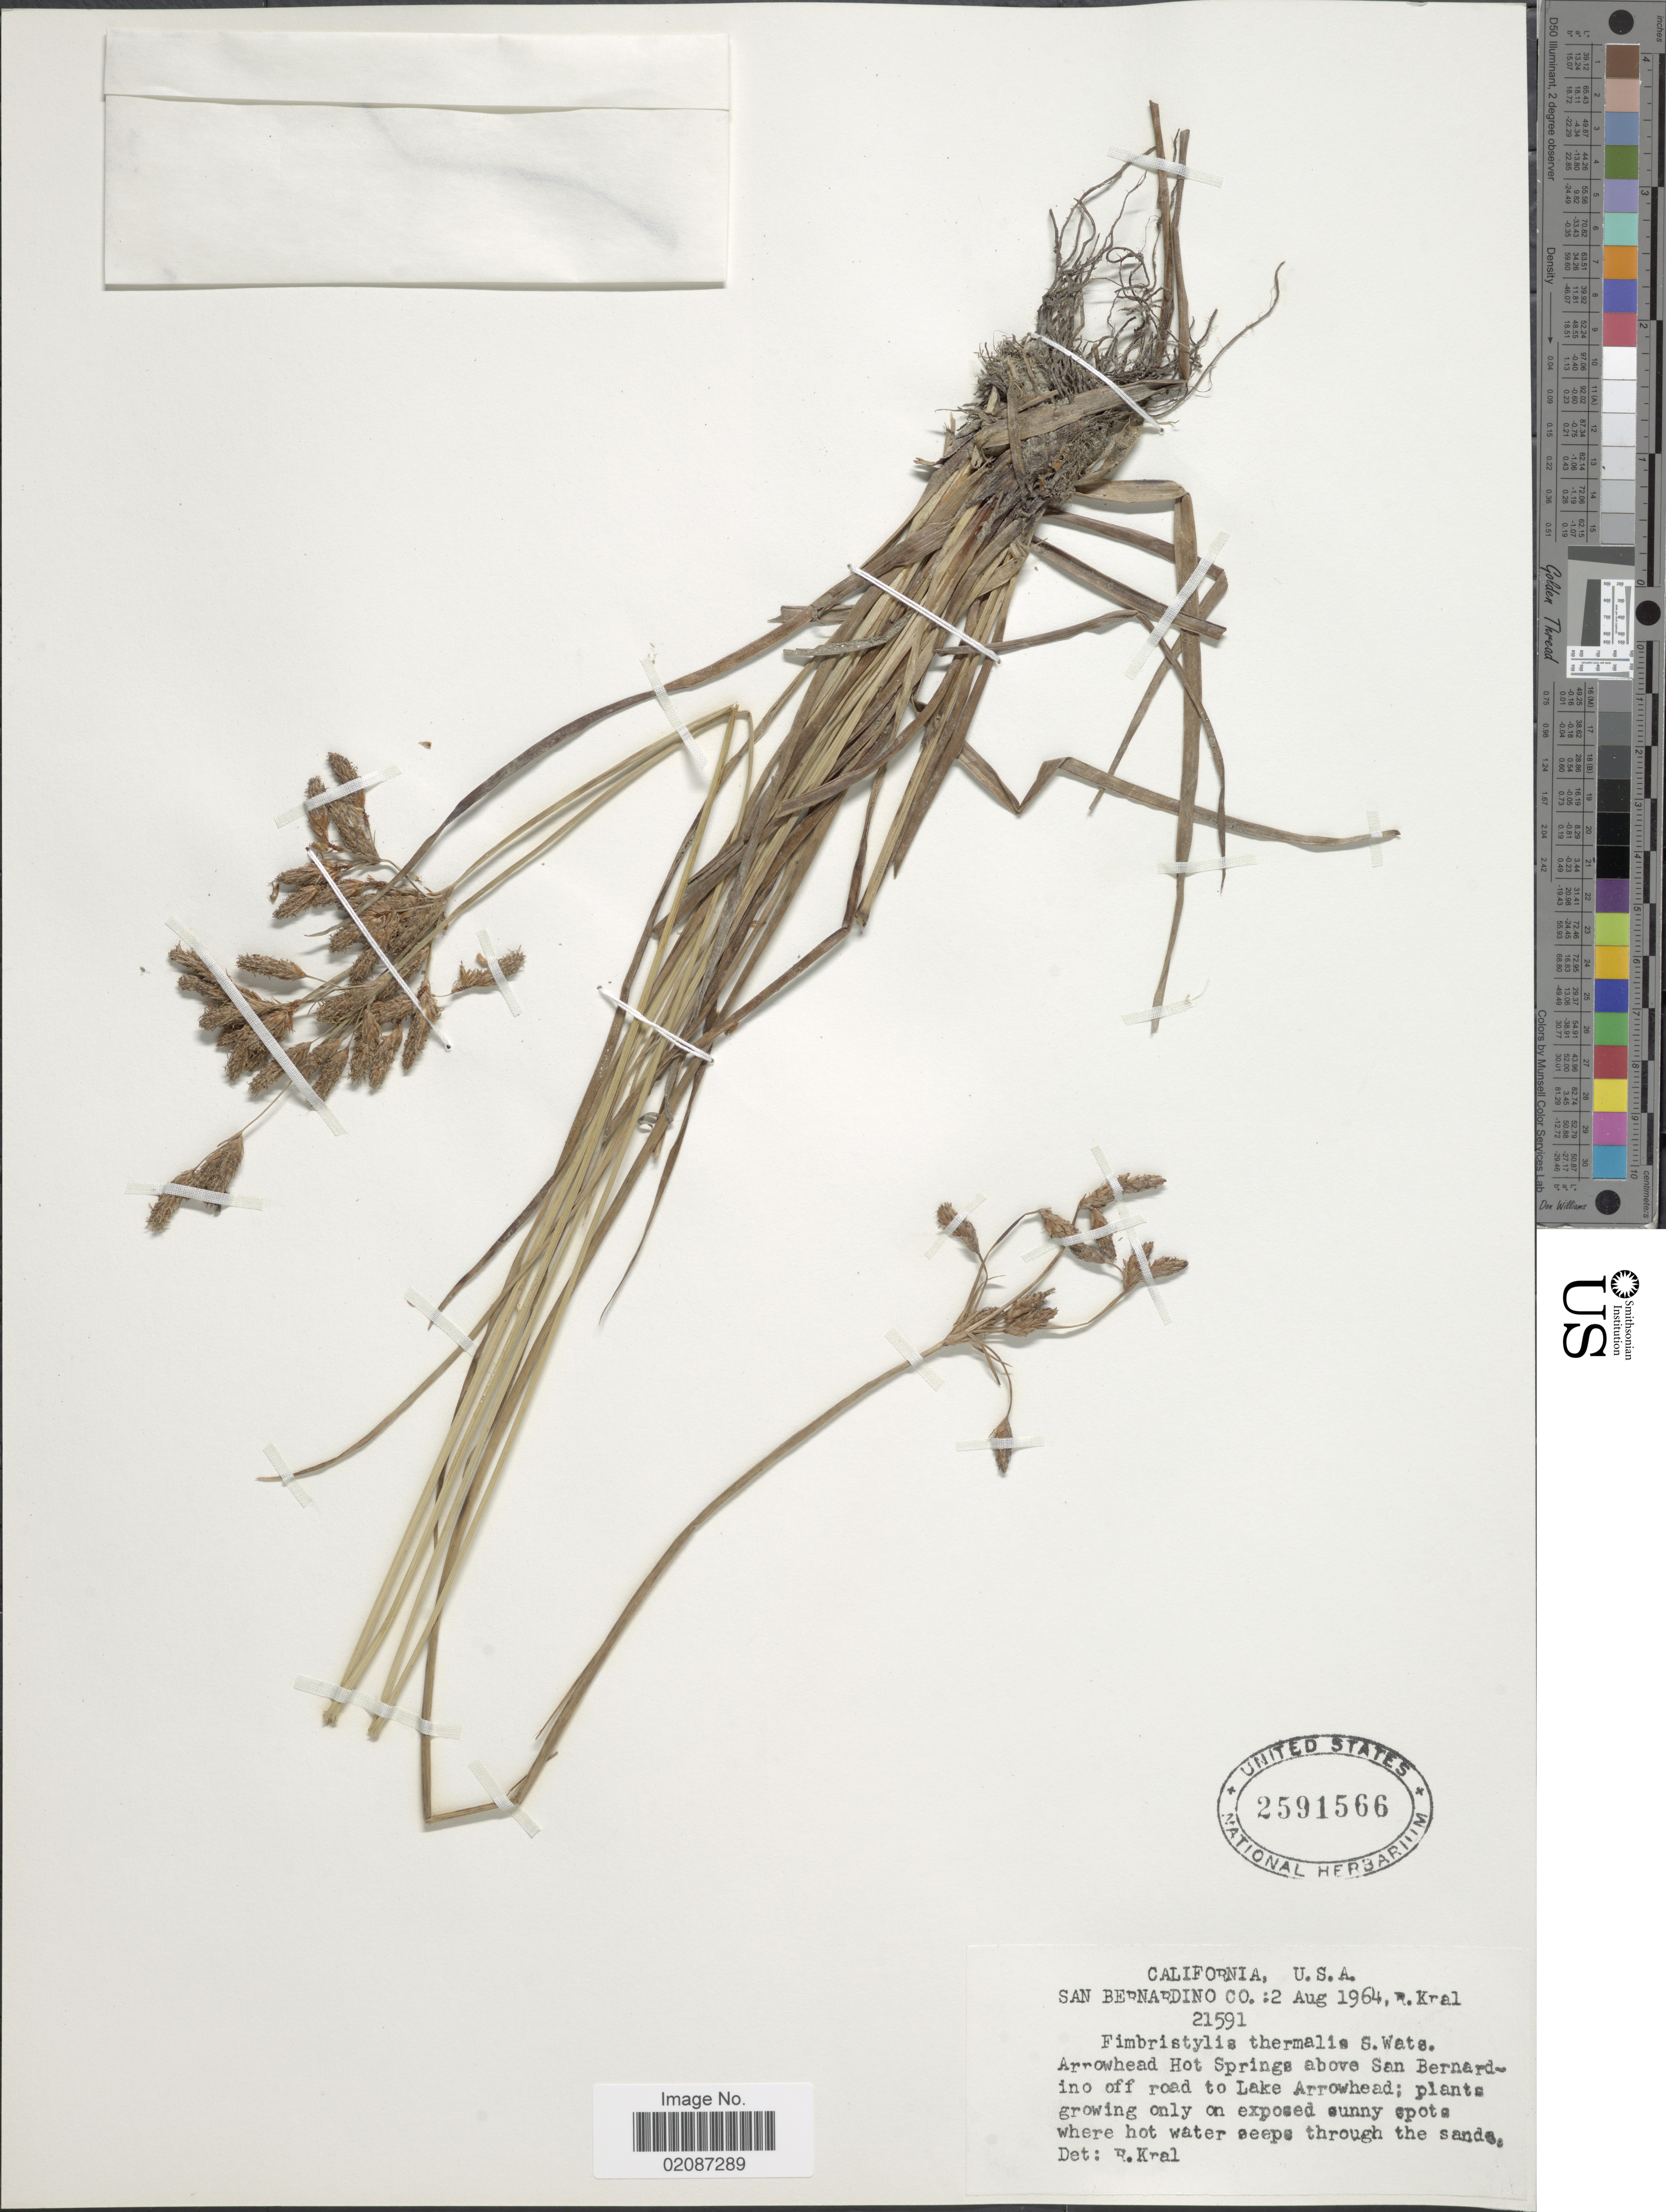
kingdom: Plantae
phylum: Tracheophyta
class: Liliopsida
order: Poales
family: Cyperaceae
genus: Fimbristylis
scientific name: Fimbristylis thermalis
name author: S. Watson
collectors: R. Kral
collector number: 21591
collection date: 1964-08-02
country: United States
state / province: California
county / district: San Bernardino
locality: San Bernardino Co.: Arrowhead Hot Springs above San Bernardino off road to Lake Arrowhead; on exposed sunny spots where hot water seeps through the sands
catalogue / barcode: US 2591566